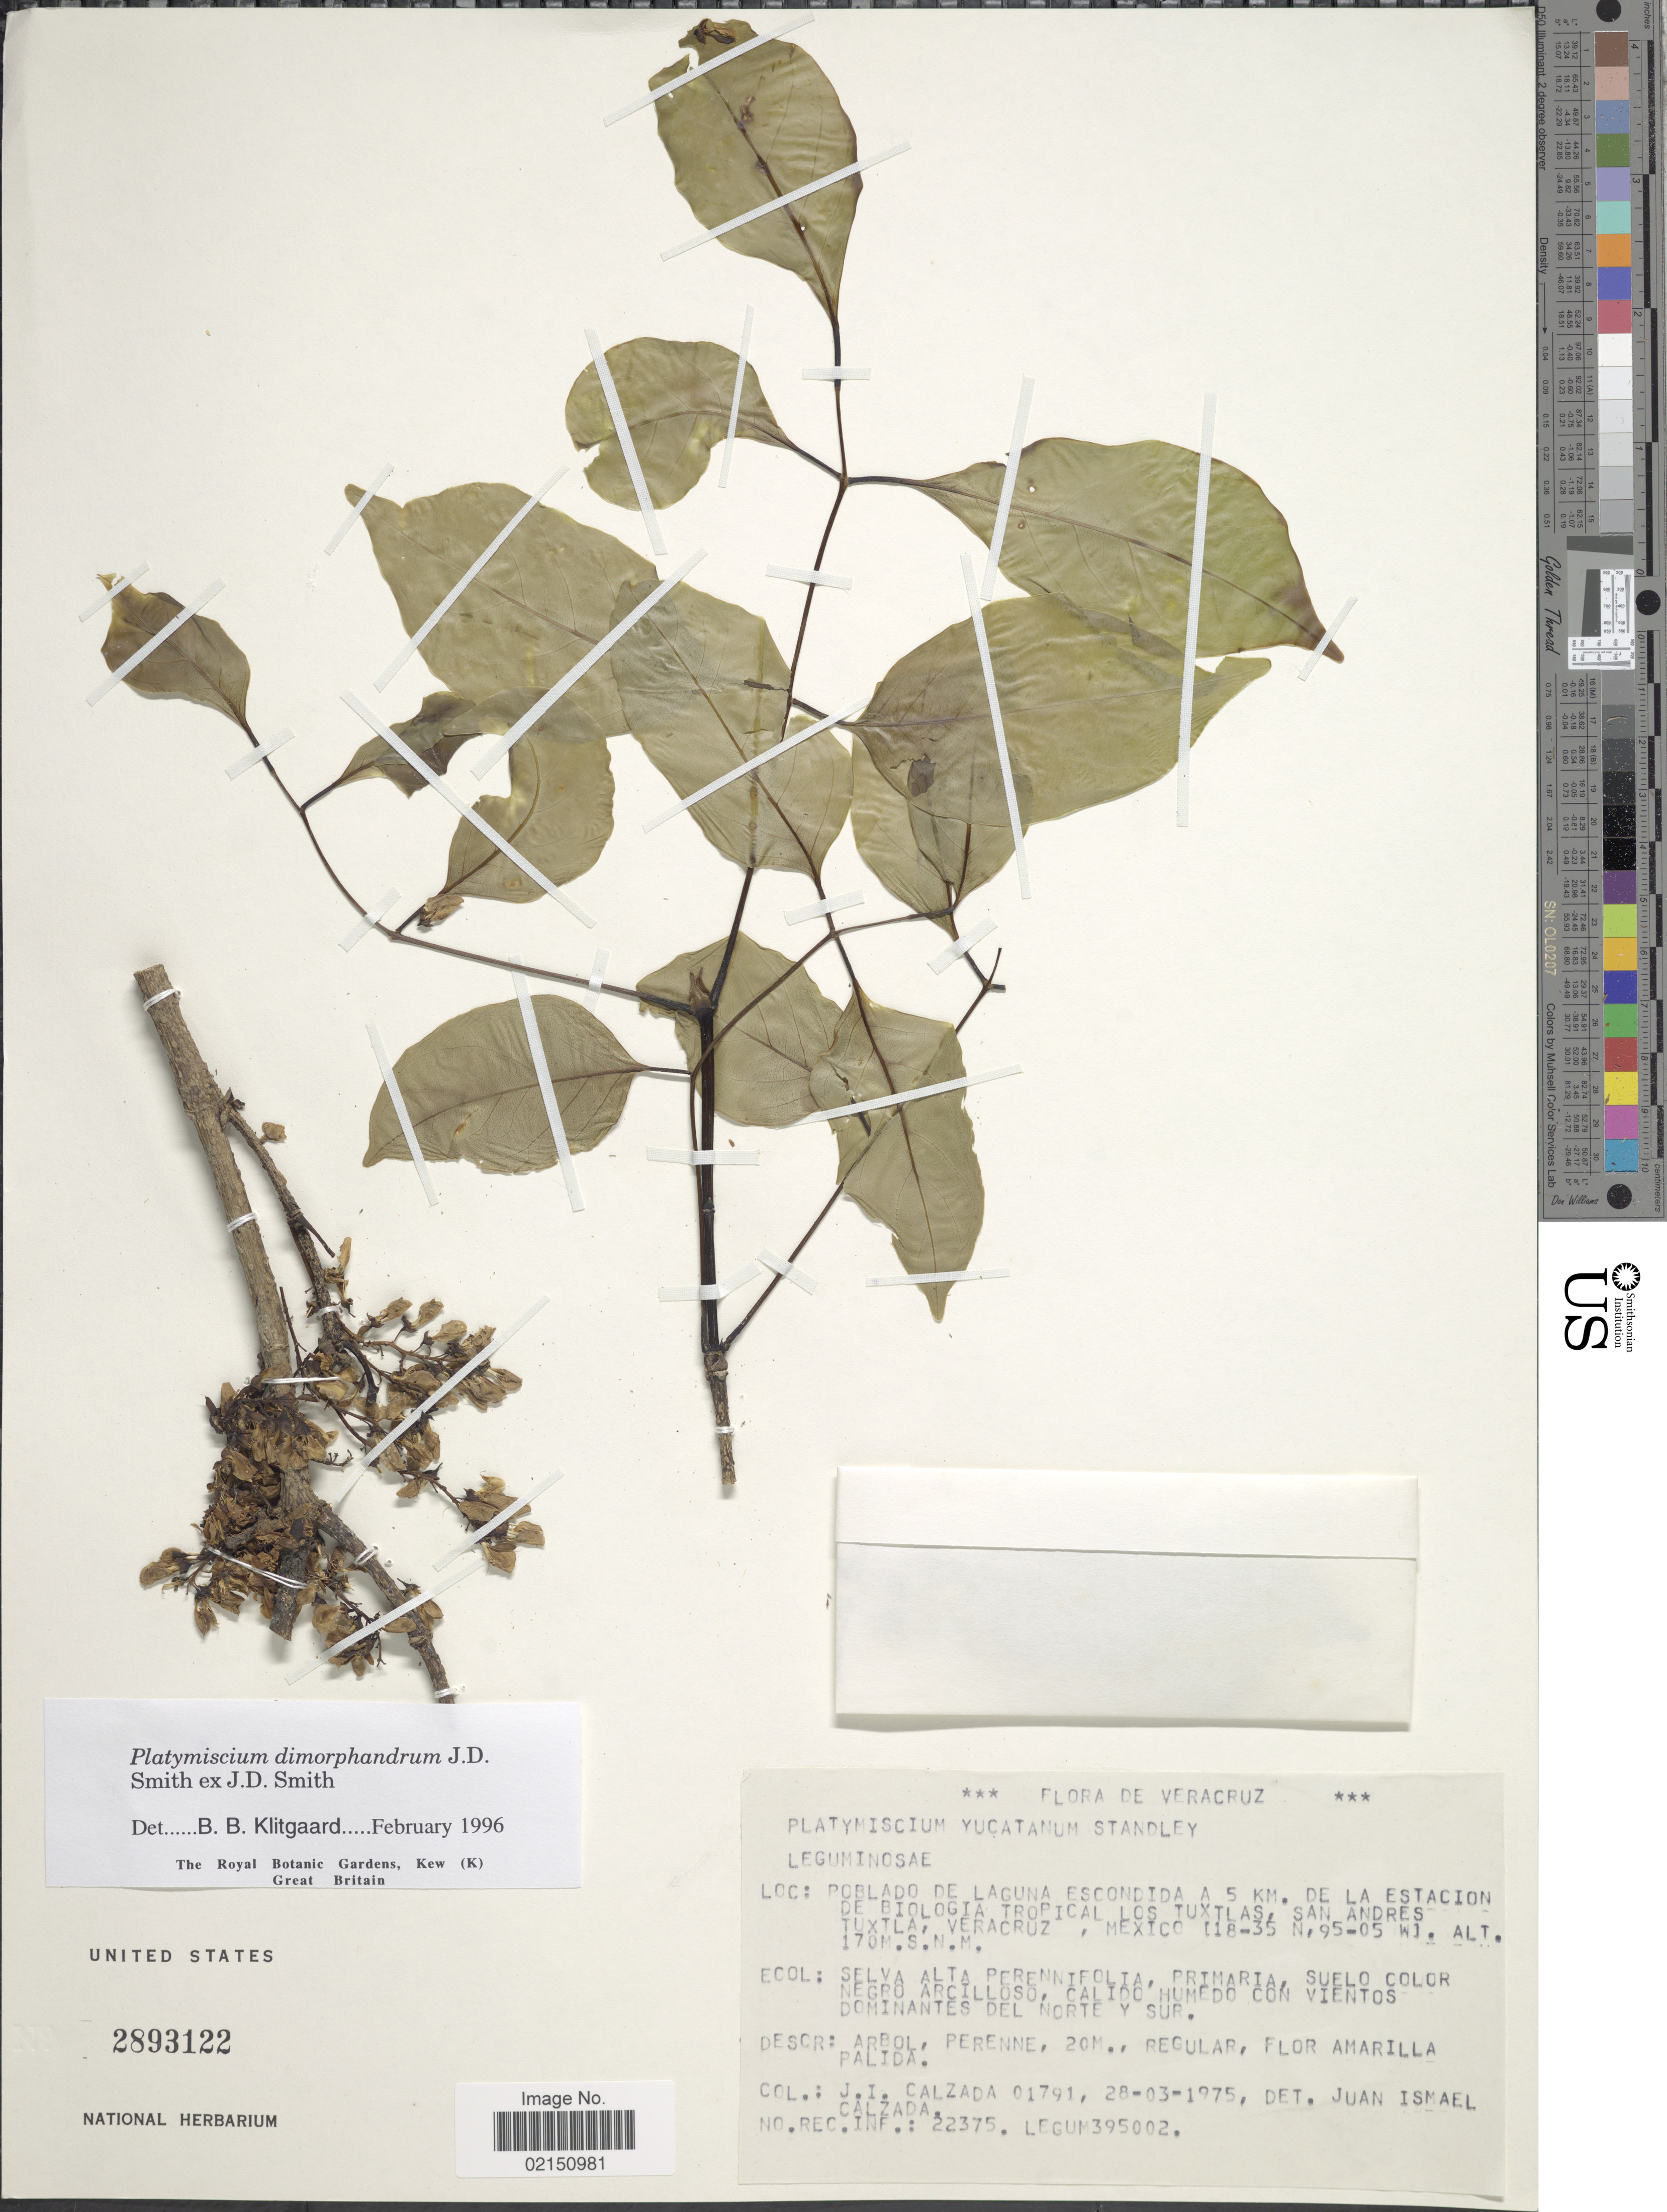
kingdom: Plantae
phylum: Tracheophyta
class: Magnoliopsida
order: Fabales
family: Fabaceae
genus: Platymiscium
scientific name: Platymiscium dimorphandrum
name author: Donn. Sm.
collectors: J. I. Calzada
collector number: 01791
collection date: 1975-03-28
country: Mexico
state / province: Veracruz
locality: Poblado de Laguna escondia A 5 Km de la Estacion de Biologia Tropical Los Tuxtlas, San Andres Tuxtla, Veracruz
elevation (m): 170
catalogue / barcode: US 2893122